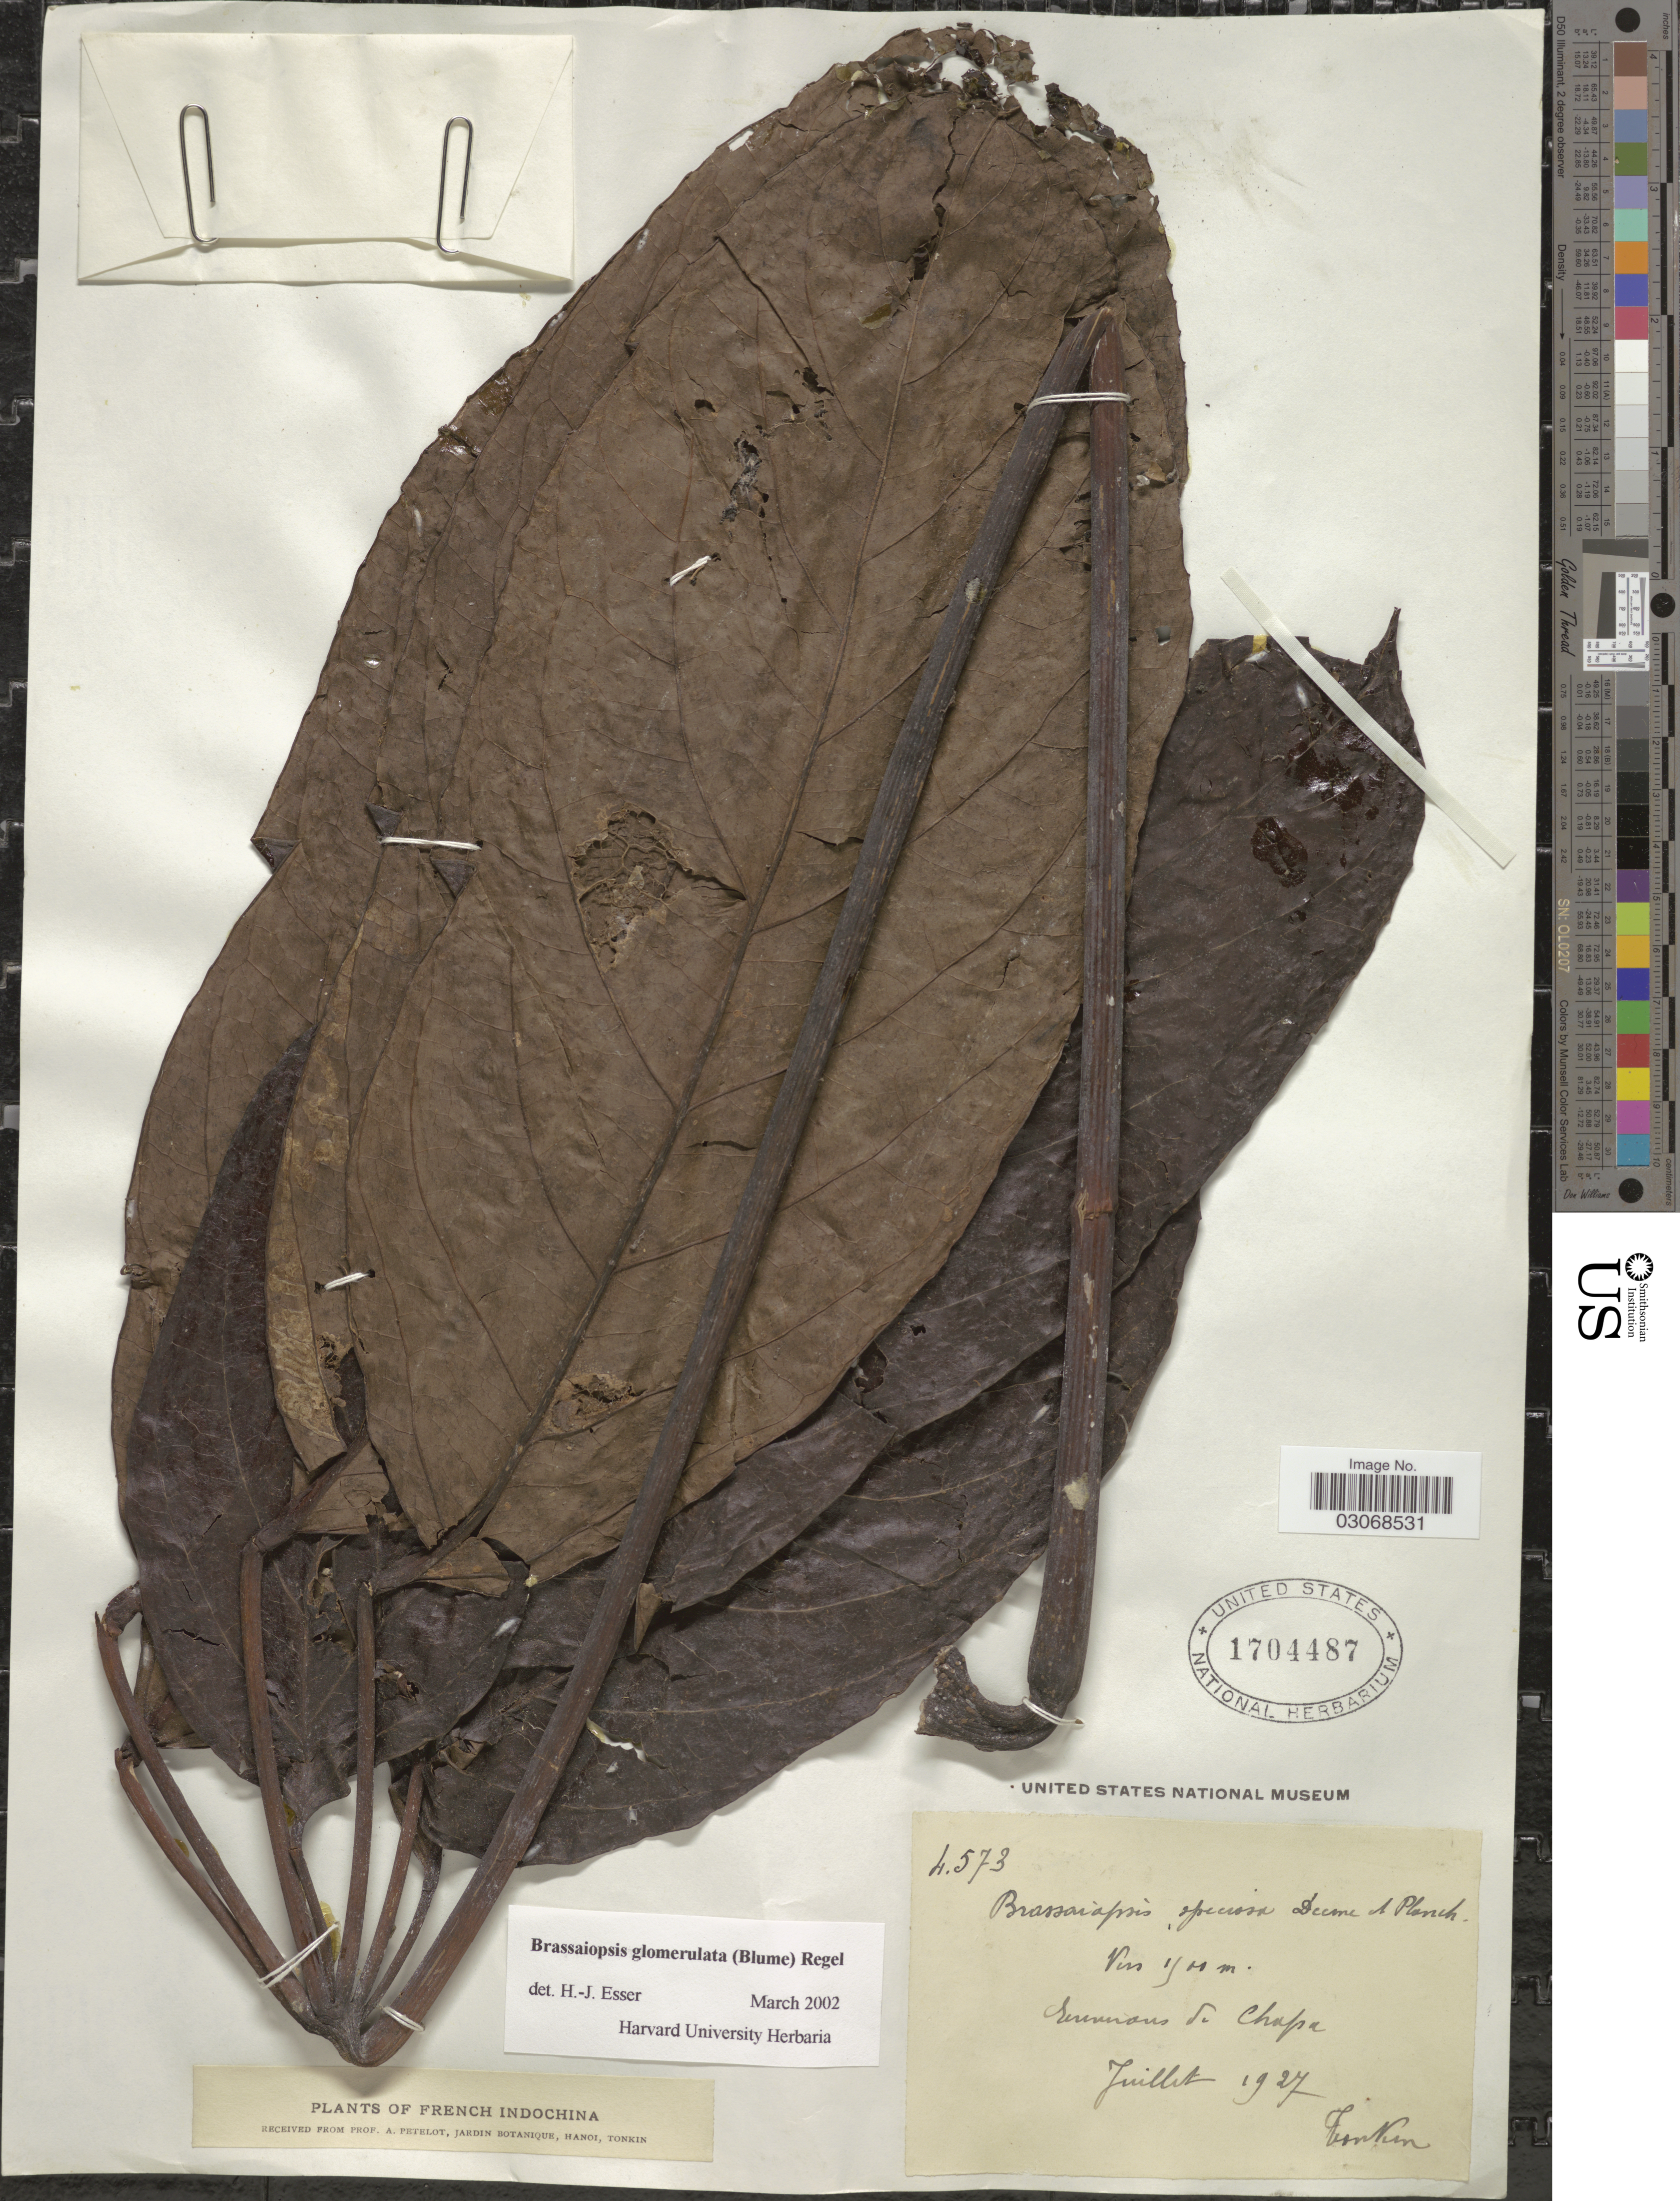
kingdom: Plantae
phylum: Tracheophyta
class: Magnoliopsida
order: Apiales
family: Araliaceae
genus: Brassaiopsis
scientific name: Brassaiopsis glomerulata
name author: (Blume) Regel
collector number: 4573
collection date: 1927-07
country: Vietnam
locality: Environs de Chapa.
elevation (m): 1500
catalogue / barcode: US 1704487